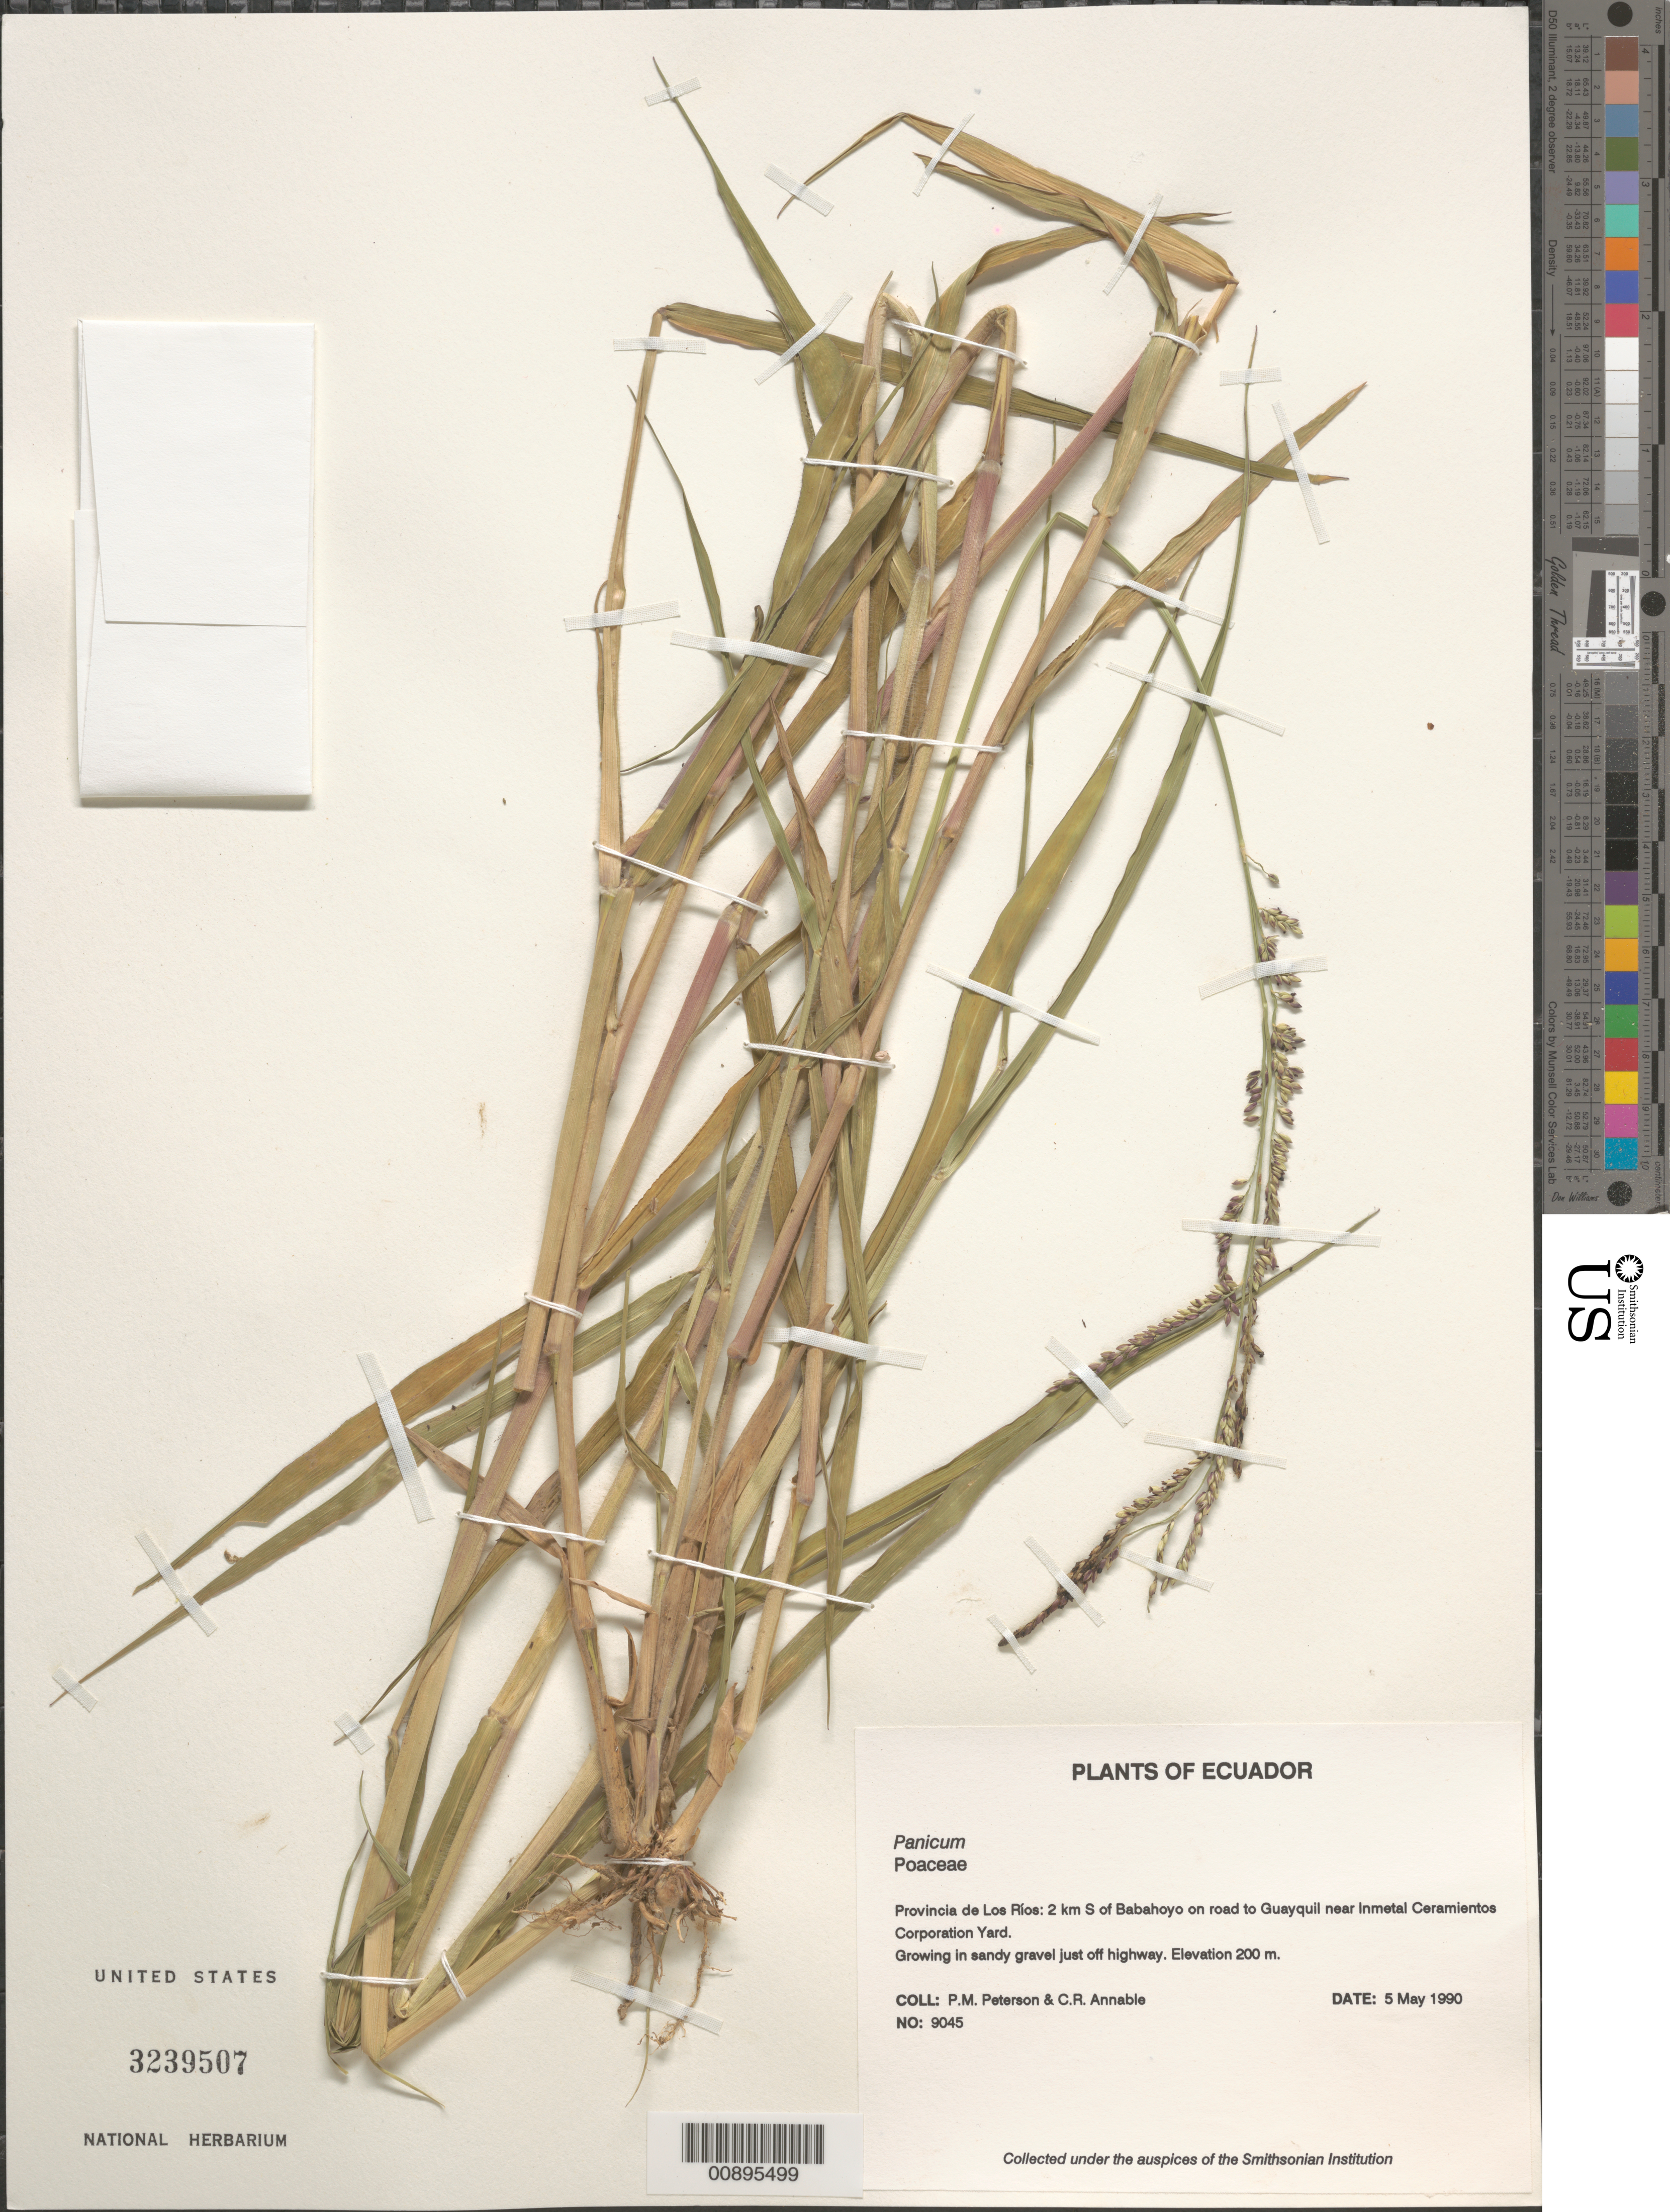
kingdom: Plantae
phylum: Tracheophyta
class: Liliopsida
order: Poales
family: Poaceae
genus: Panicum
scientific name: Panicum sp.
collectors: P. M. Peterson & C. R. Annable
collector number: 09045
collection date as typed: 05 May 1990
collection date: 1990-05-05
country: Ecuador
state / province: Los Rios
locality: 2 km S of Babahoyo on road to Guayquil near Inmetal Ceramientos Corporation Yard.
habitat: Growing in sandy gravel just off highway.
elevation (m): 200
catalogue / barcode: US 3239507